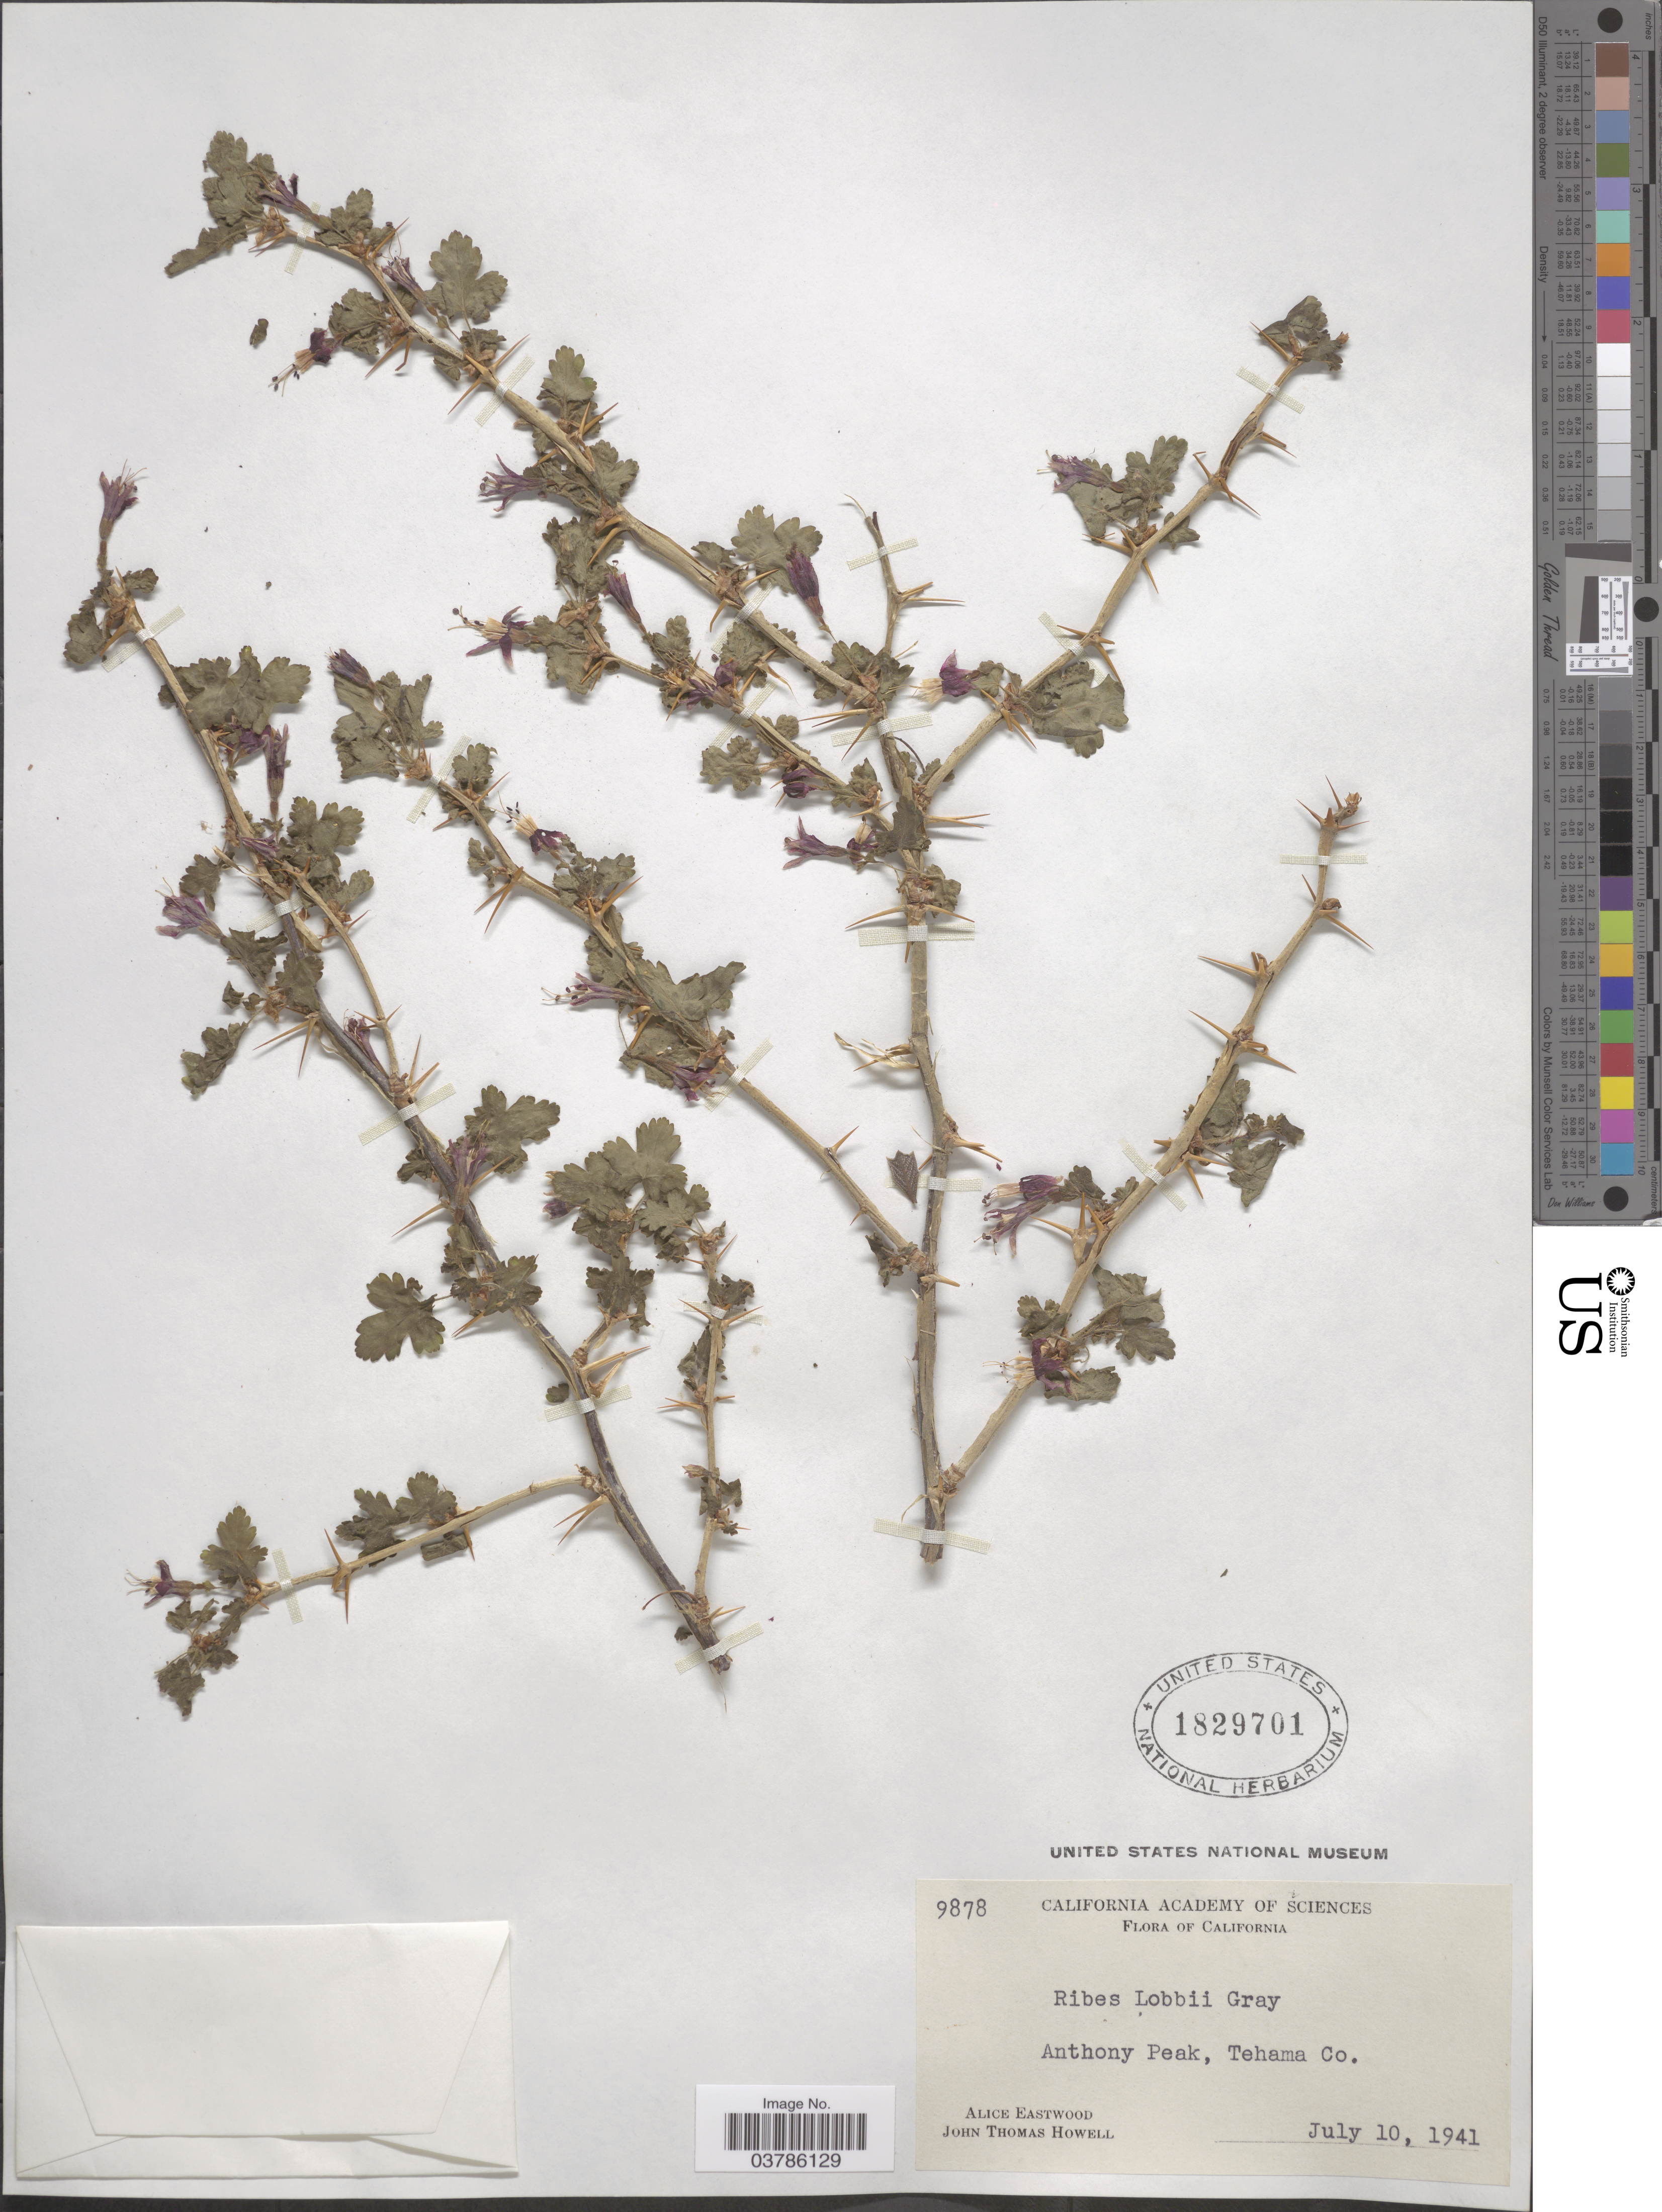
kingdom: Plantae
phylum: Tracheophyta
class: Magnoliopsida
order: Saxifragales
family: Grossulariaceae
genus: Ribes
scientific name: Ribes lobbii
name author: A. Gray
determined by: Strong, Mark T., (BOT), Smithsonian Institution - National Museum of Natural History (UNITED STATES)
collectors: A. Eastwood & J. T. Howell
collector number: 9878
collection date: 1941-07-10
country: United States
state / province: California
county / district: Tehama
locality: Anthony Peak, Tehama Co.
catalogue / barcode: US 1829701